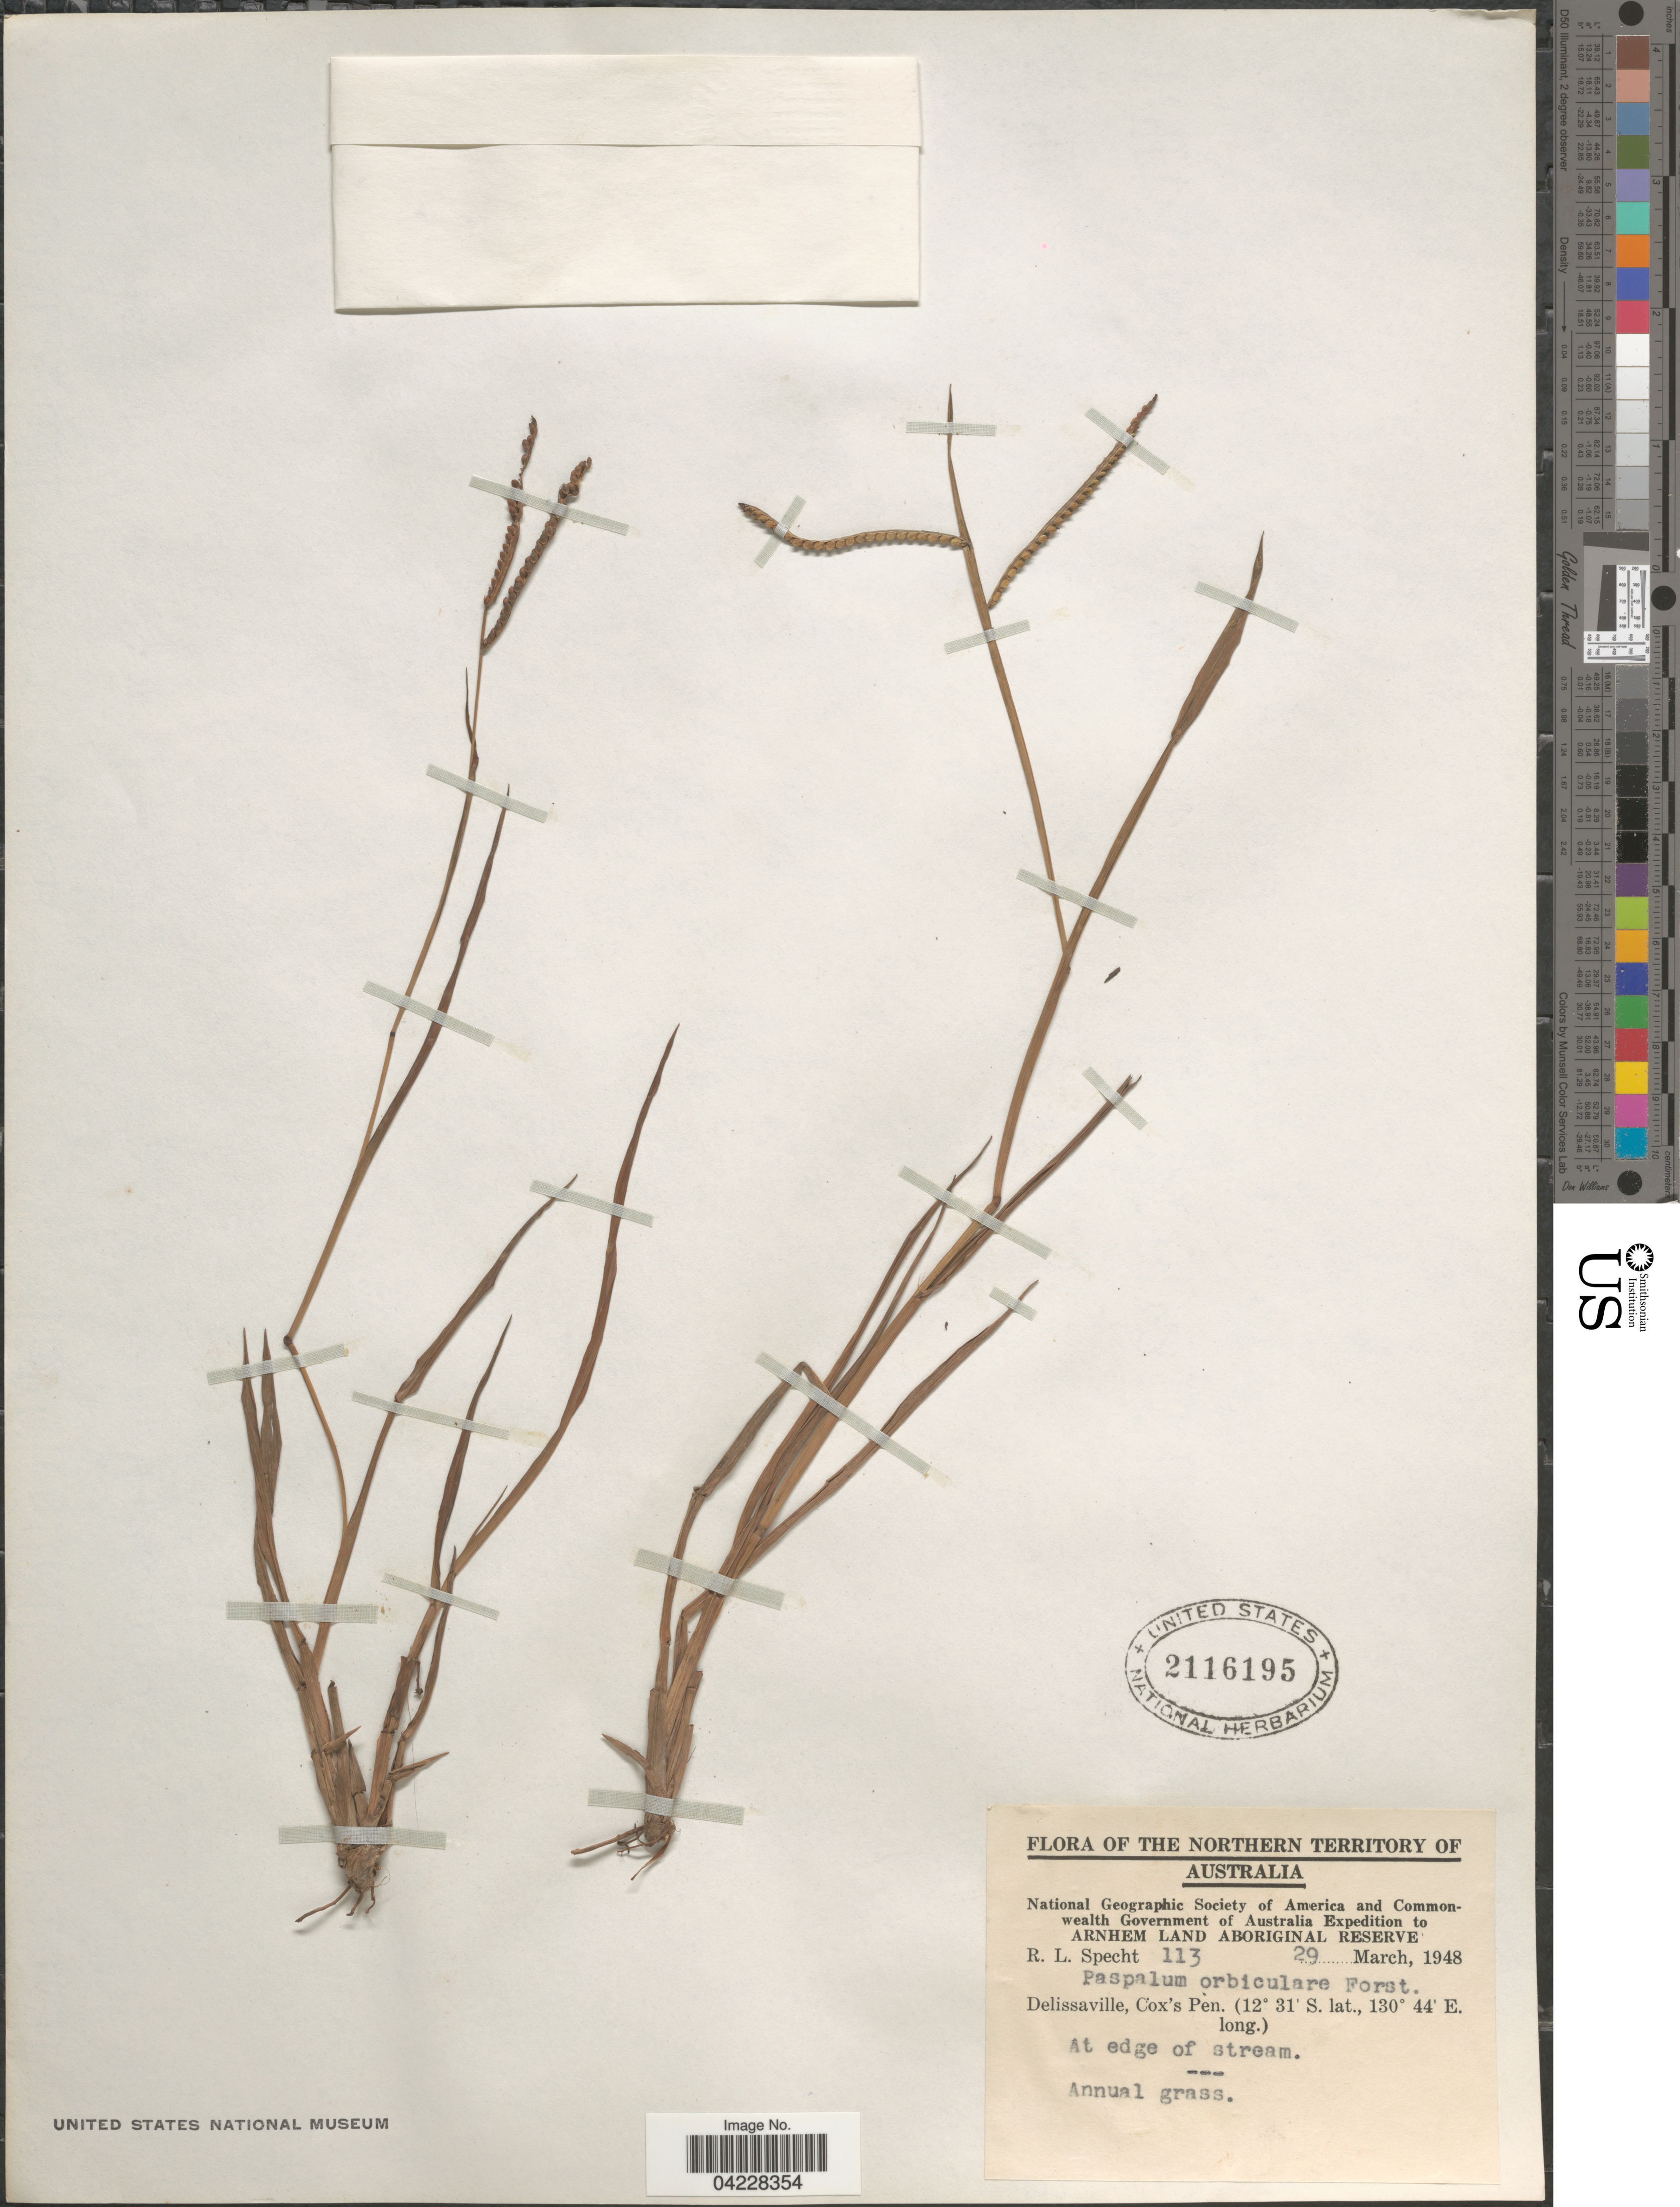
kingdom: Plantae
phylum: Tracheophyta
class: Liliopsida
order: Poales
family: Poaceae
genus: Paspalum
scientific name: Paspalum orbiculare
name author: G. Forst.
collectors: R. L. Specht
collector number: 113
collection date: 1948-03-29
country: Australia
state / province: Northern Territory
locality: National Geographic Society of America and Commonwealth Government of Australia Expedition to Arnhem Land Aboriginal Reserve. Delissaville, Cox's Pen. At edge of stream.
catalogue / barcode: US 2116195